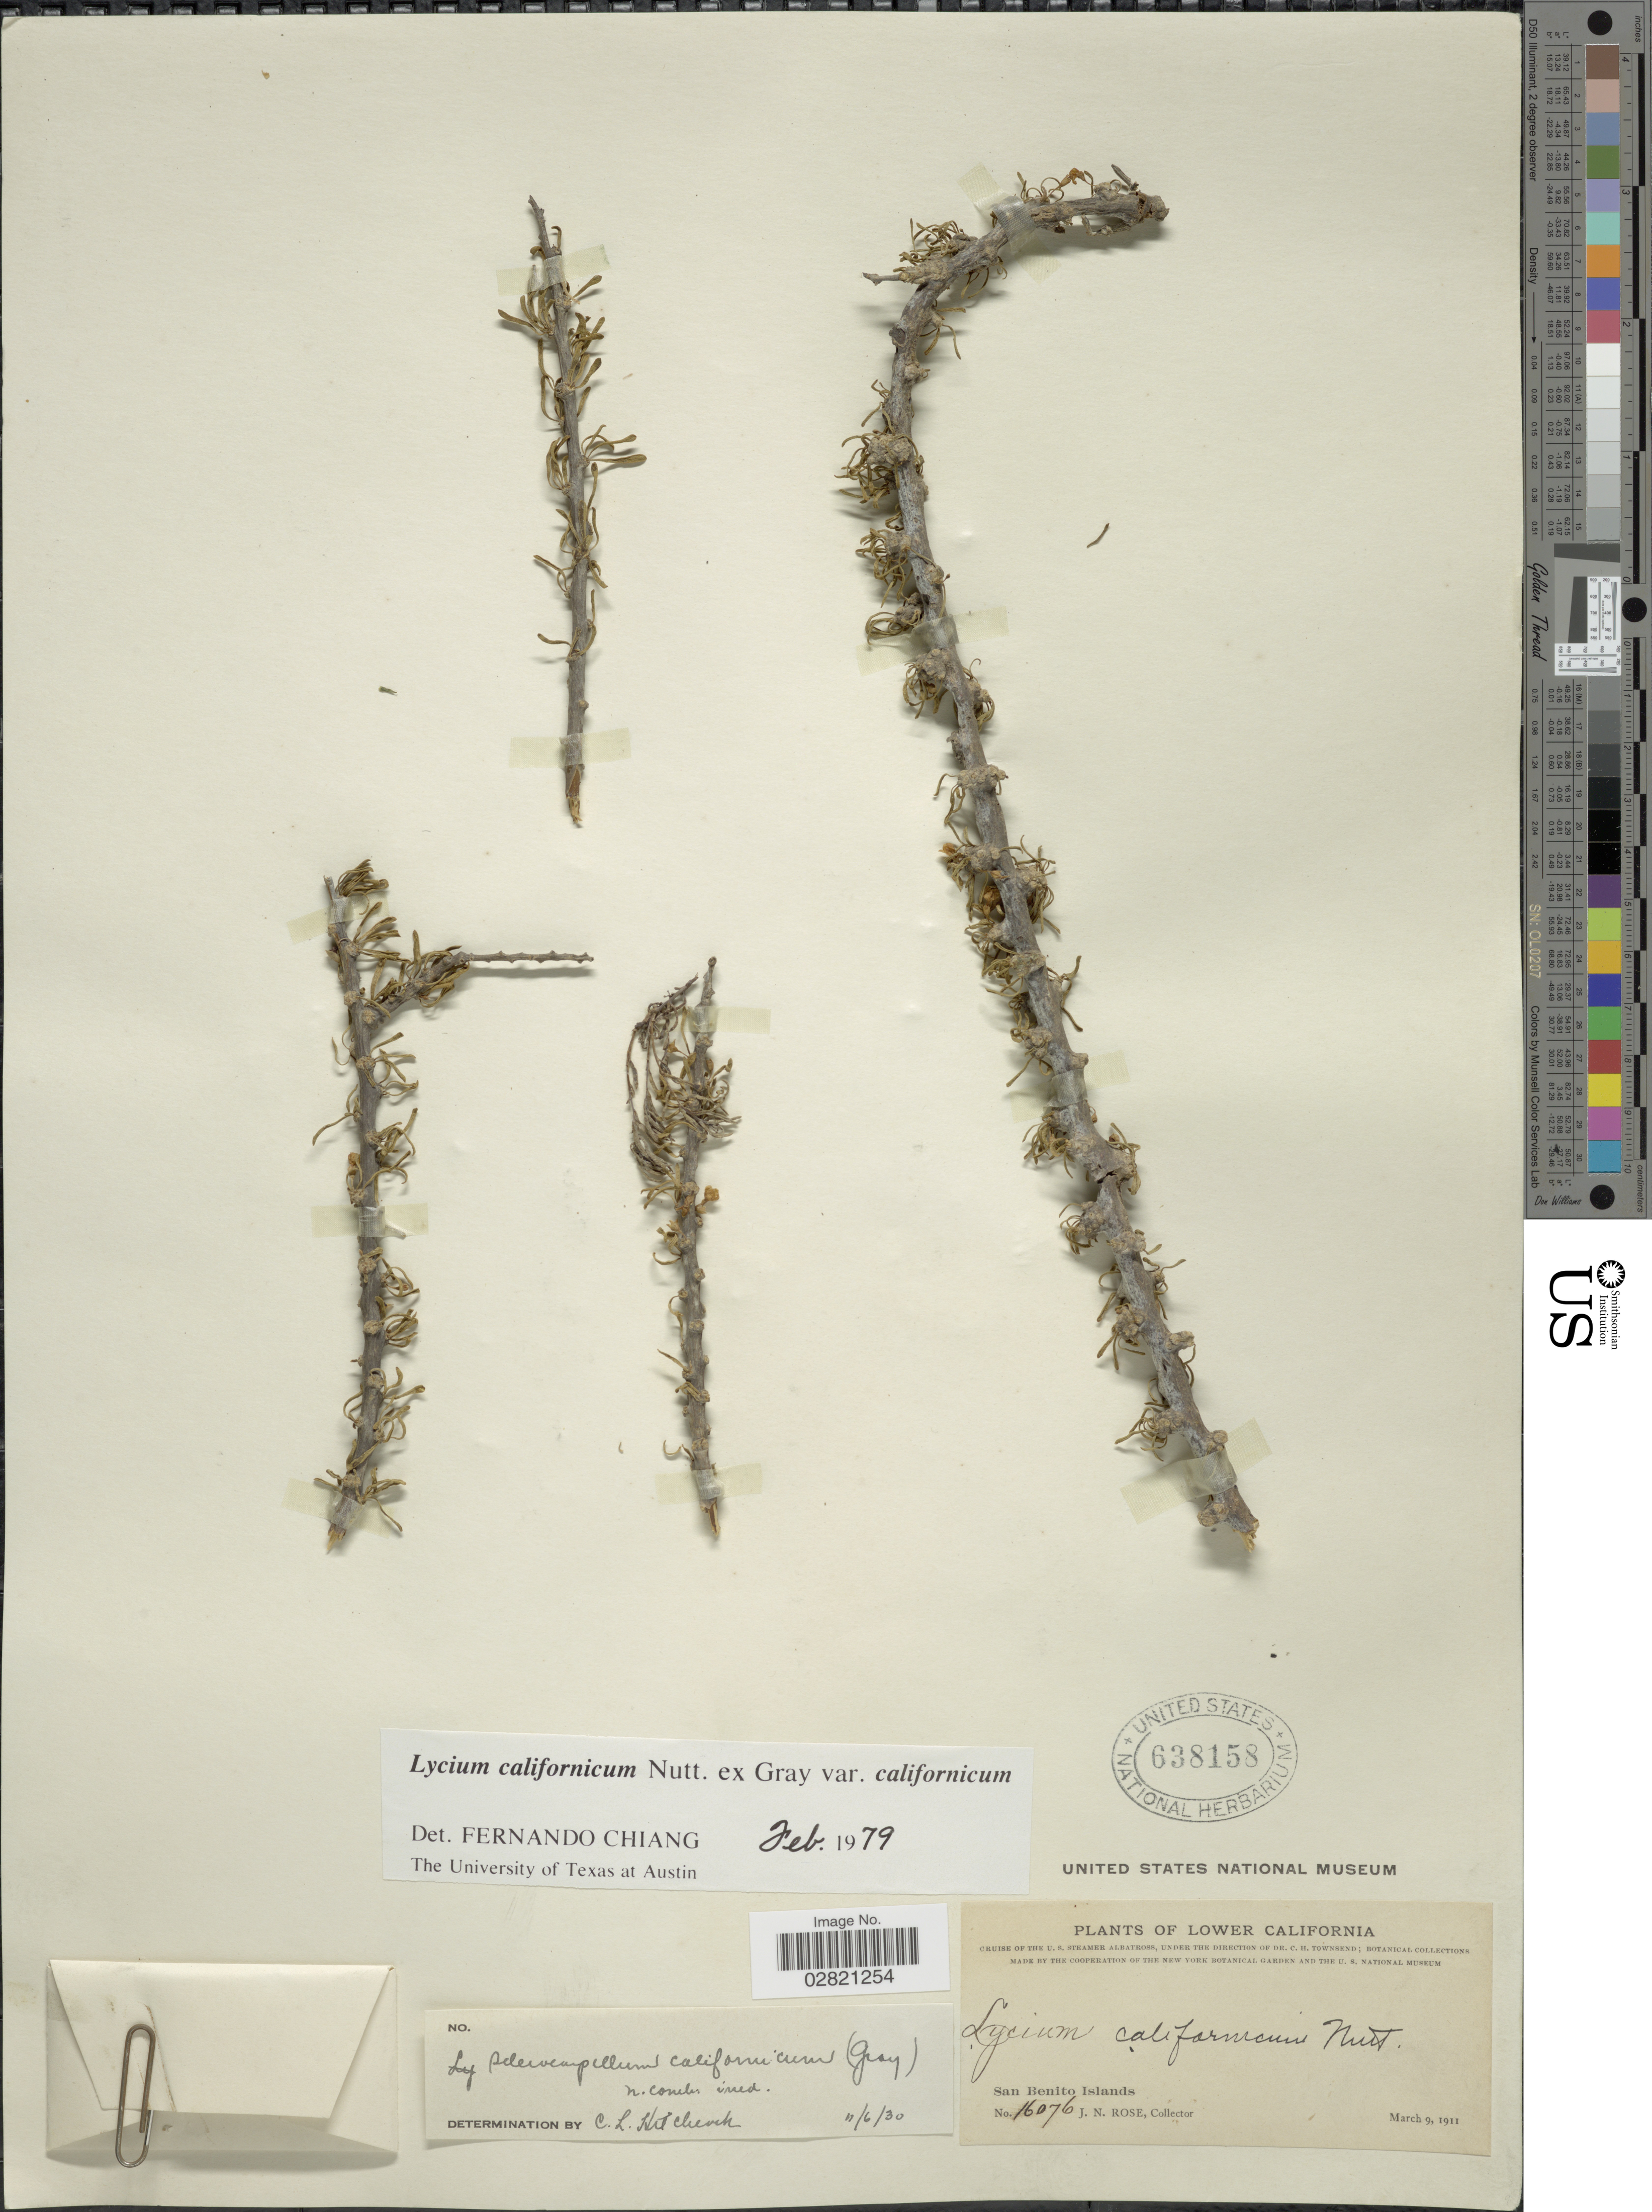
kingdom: Plantae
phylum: Tracheophyta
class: Magnoliopsida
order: Solanales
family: Solanaceae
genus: Lycium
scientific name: Lycium californicum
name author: Nutt. ex A. Gray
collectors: J. N. Rose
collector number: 16076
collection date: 1911-03-09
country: Mexico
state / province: Baja California Norte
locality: Lower California, San Benito Islands.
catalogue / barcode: US 638158